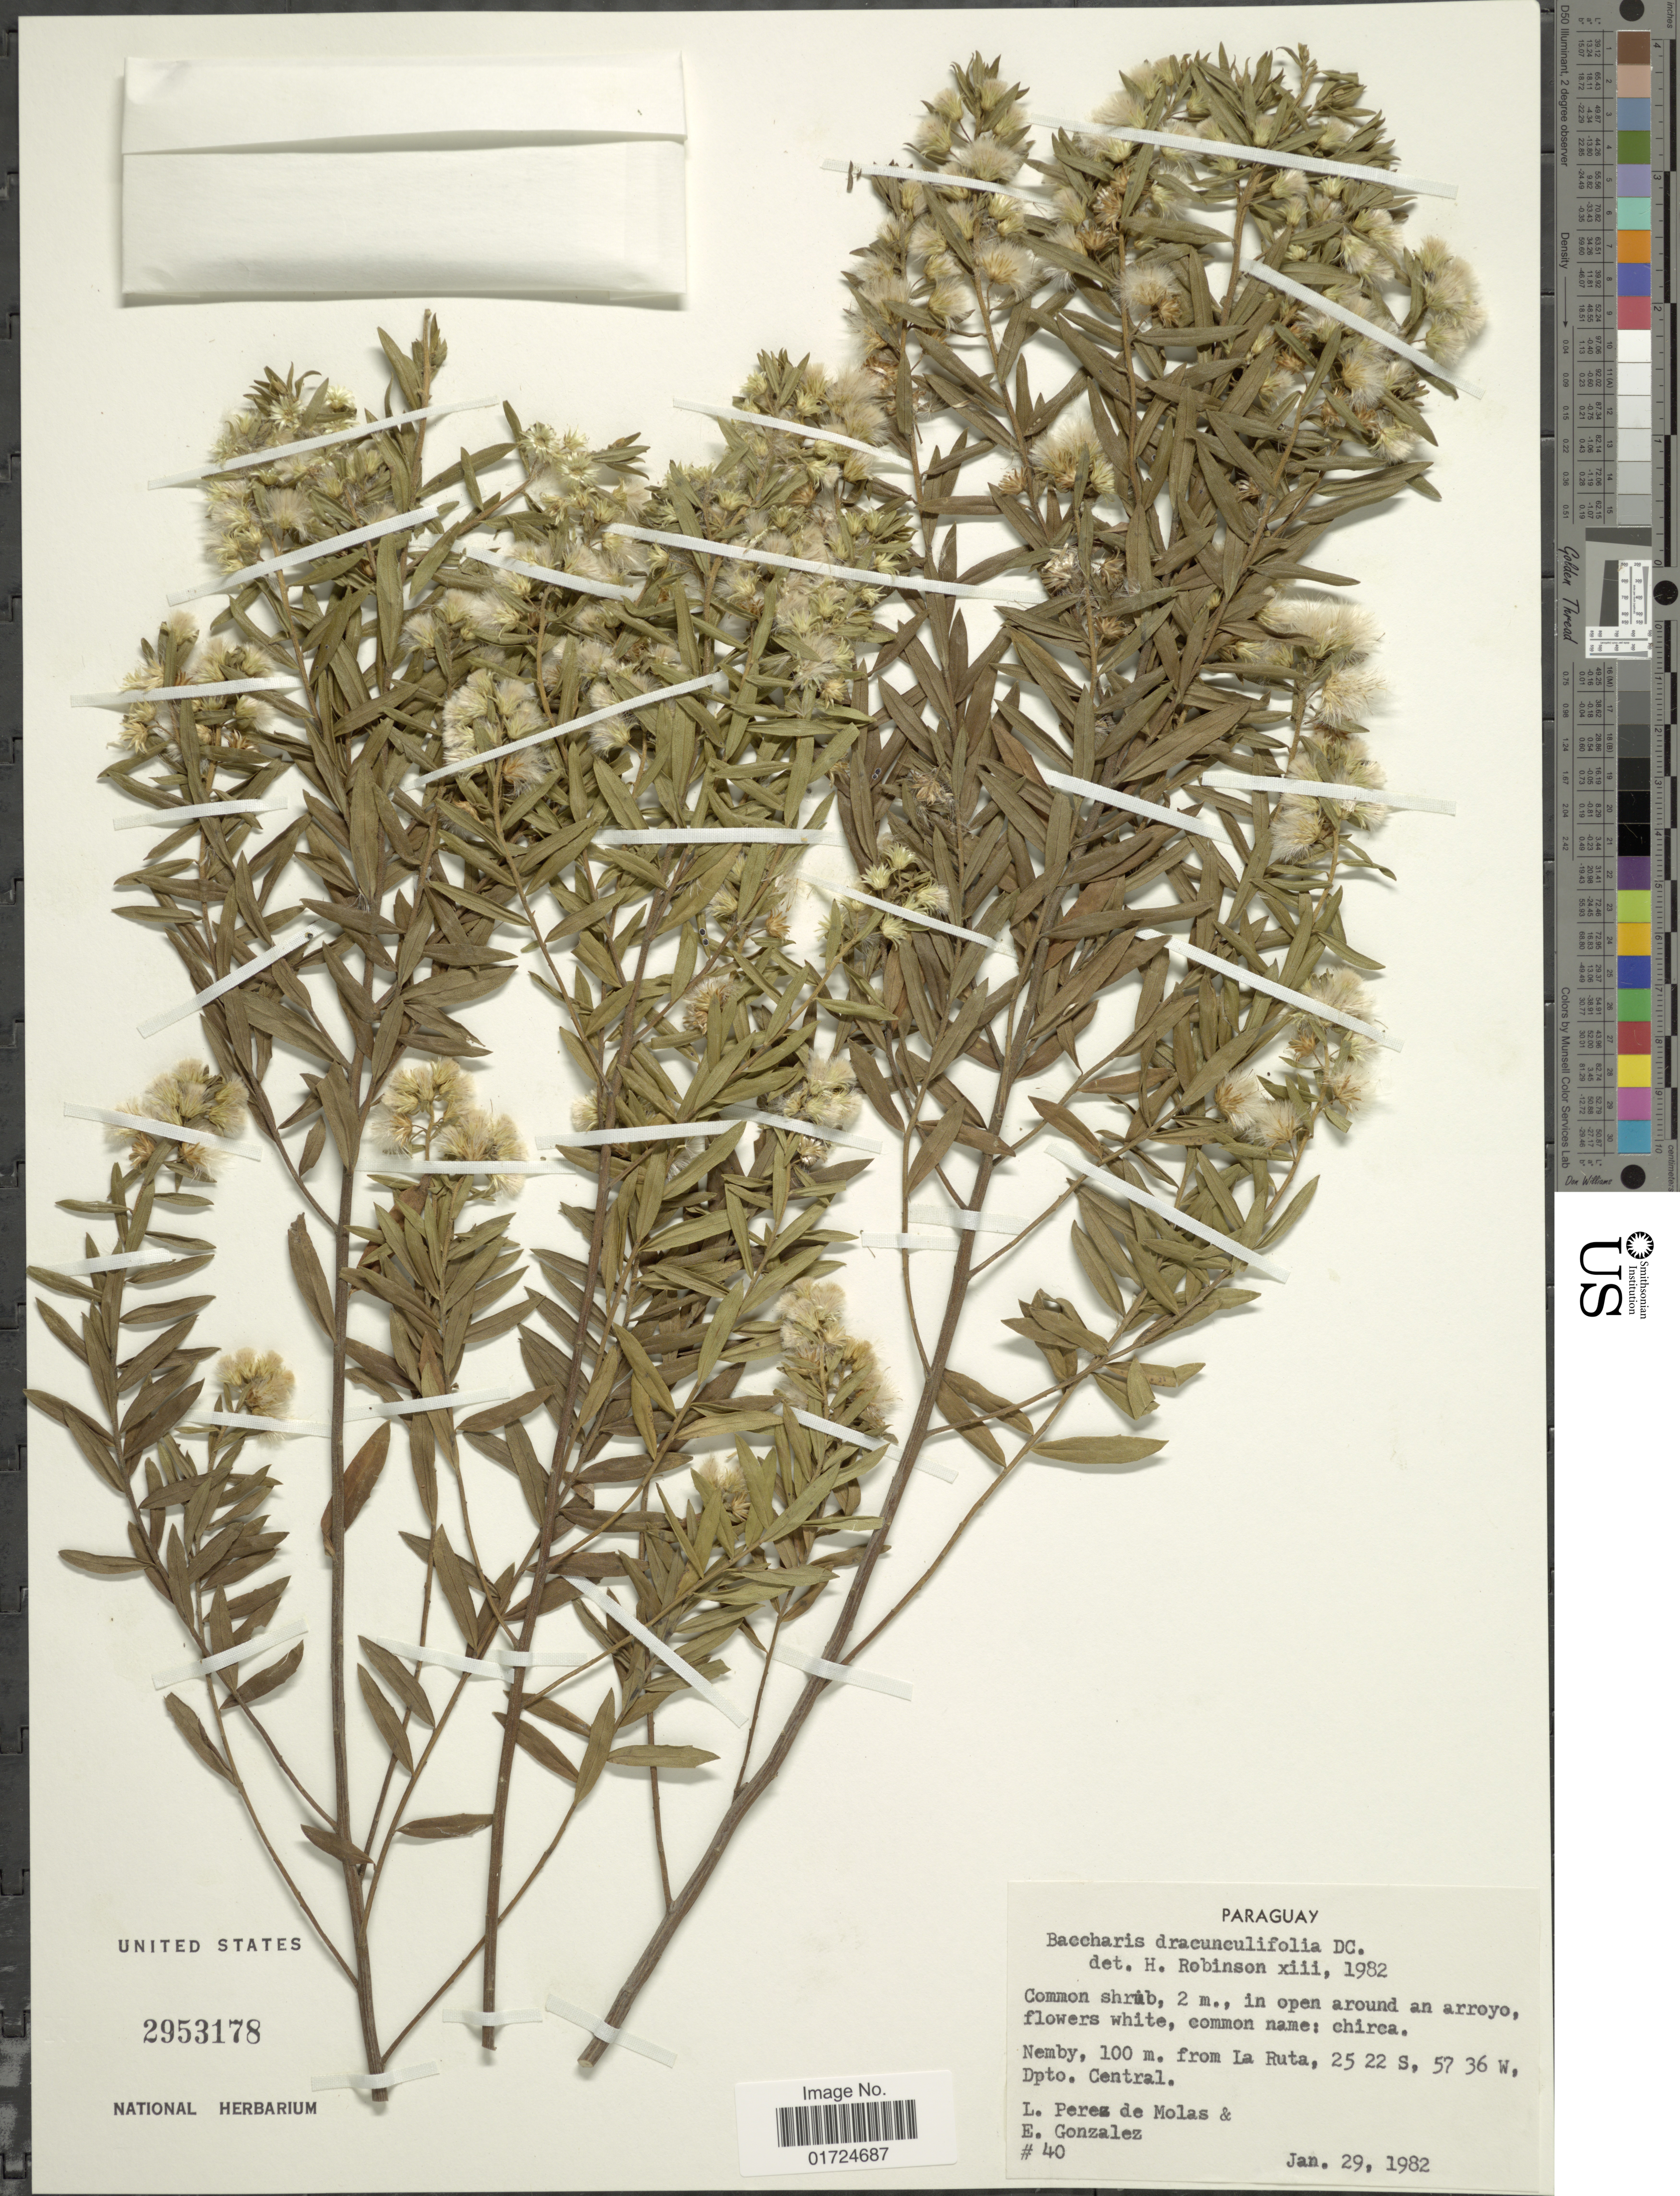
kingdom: Plantae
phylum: Tracheophyta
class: Magnoliopsida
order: Asterales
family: Asteraceae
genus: Baccharis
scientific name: Baccharis dracunculifolia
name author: DC.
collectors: L. Perez de Molas & E. Gonzalez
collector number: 40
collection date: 1982-01-29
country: Paraguay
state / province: Central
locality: Nemby, 100 m. from La Ruta, Dpto. Central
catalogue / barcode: US 2953178